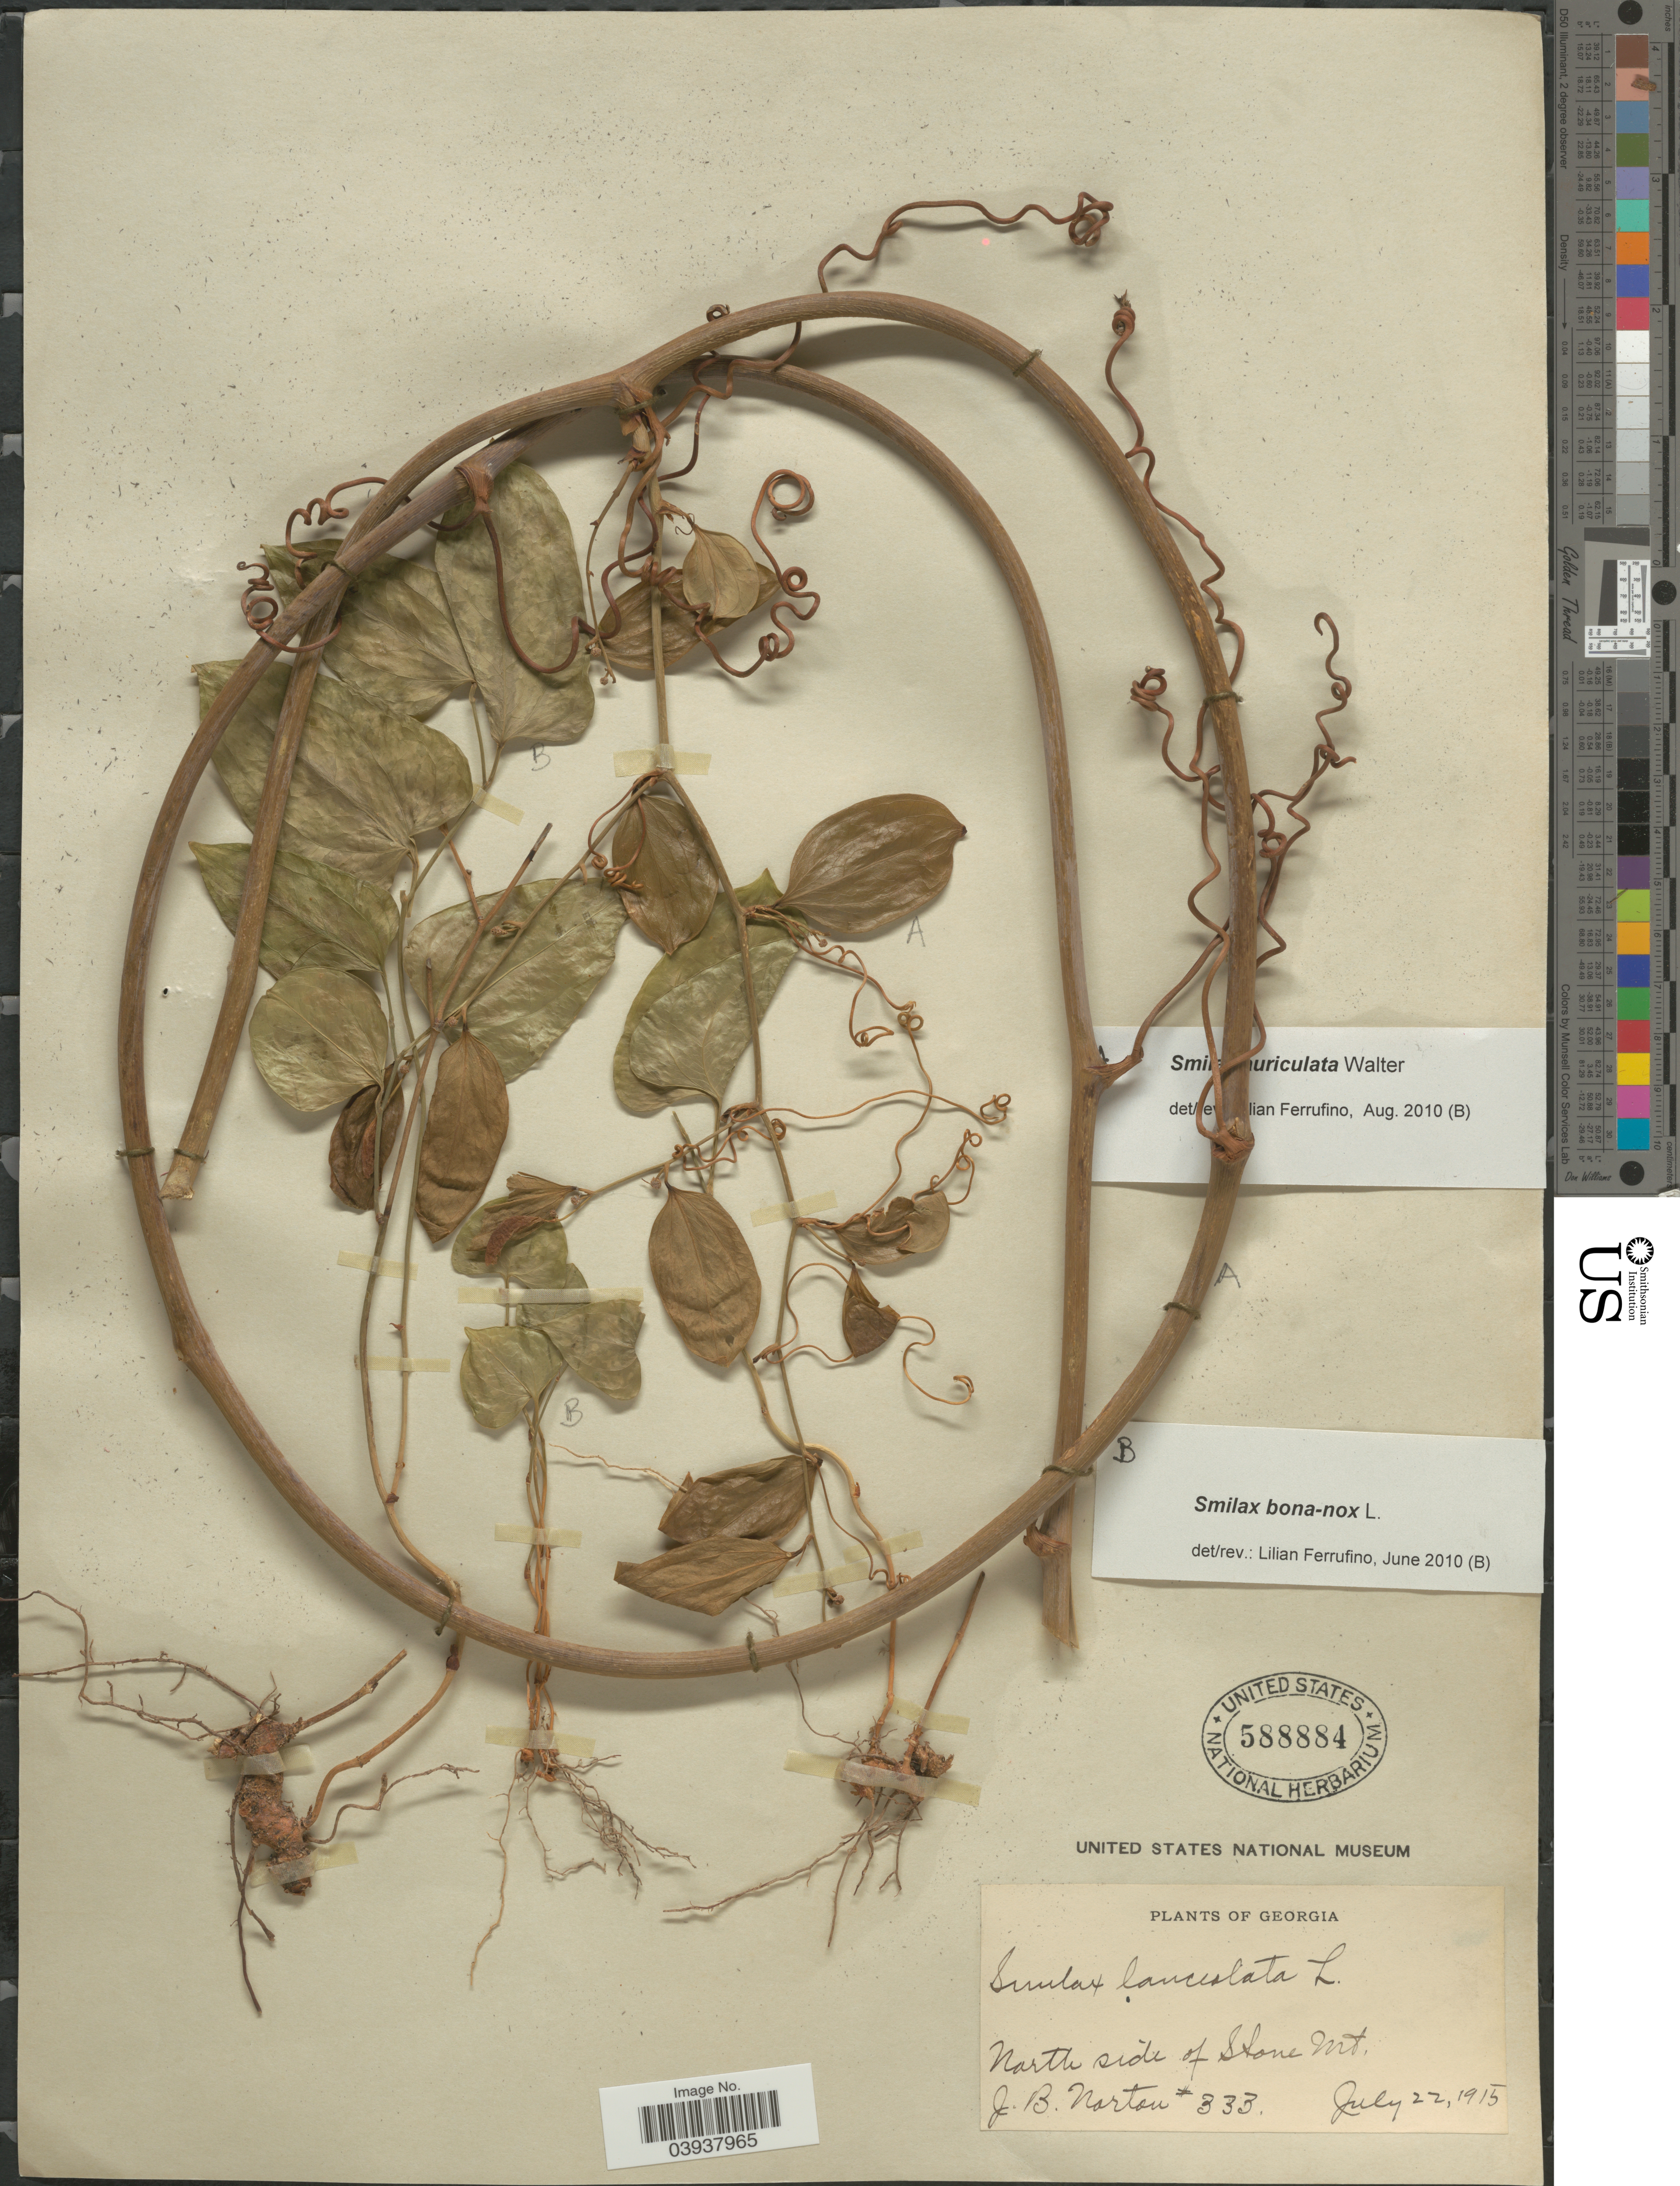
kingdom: Plantae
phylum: Tracheophyta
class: Liliopsida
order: Liliales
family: Smilacaceae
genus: Smilax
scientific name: Smilax auriculata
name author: Walter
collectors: J. B. Norton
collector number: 333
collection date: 1915-07-22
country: United States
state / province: Georgia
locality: North side of Stone Mt.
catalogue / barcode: US 588884